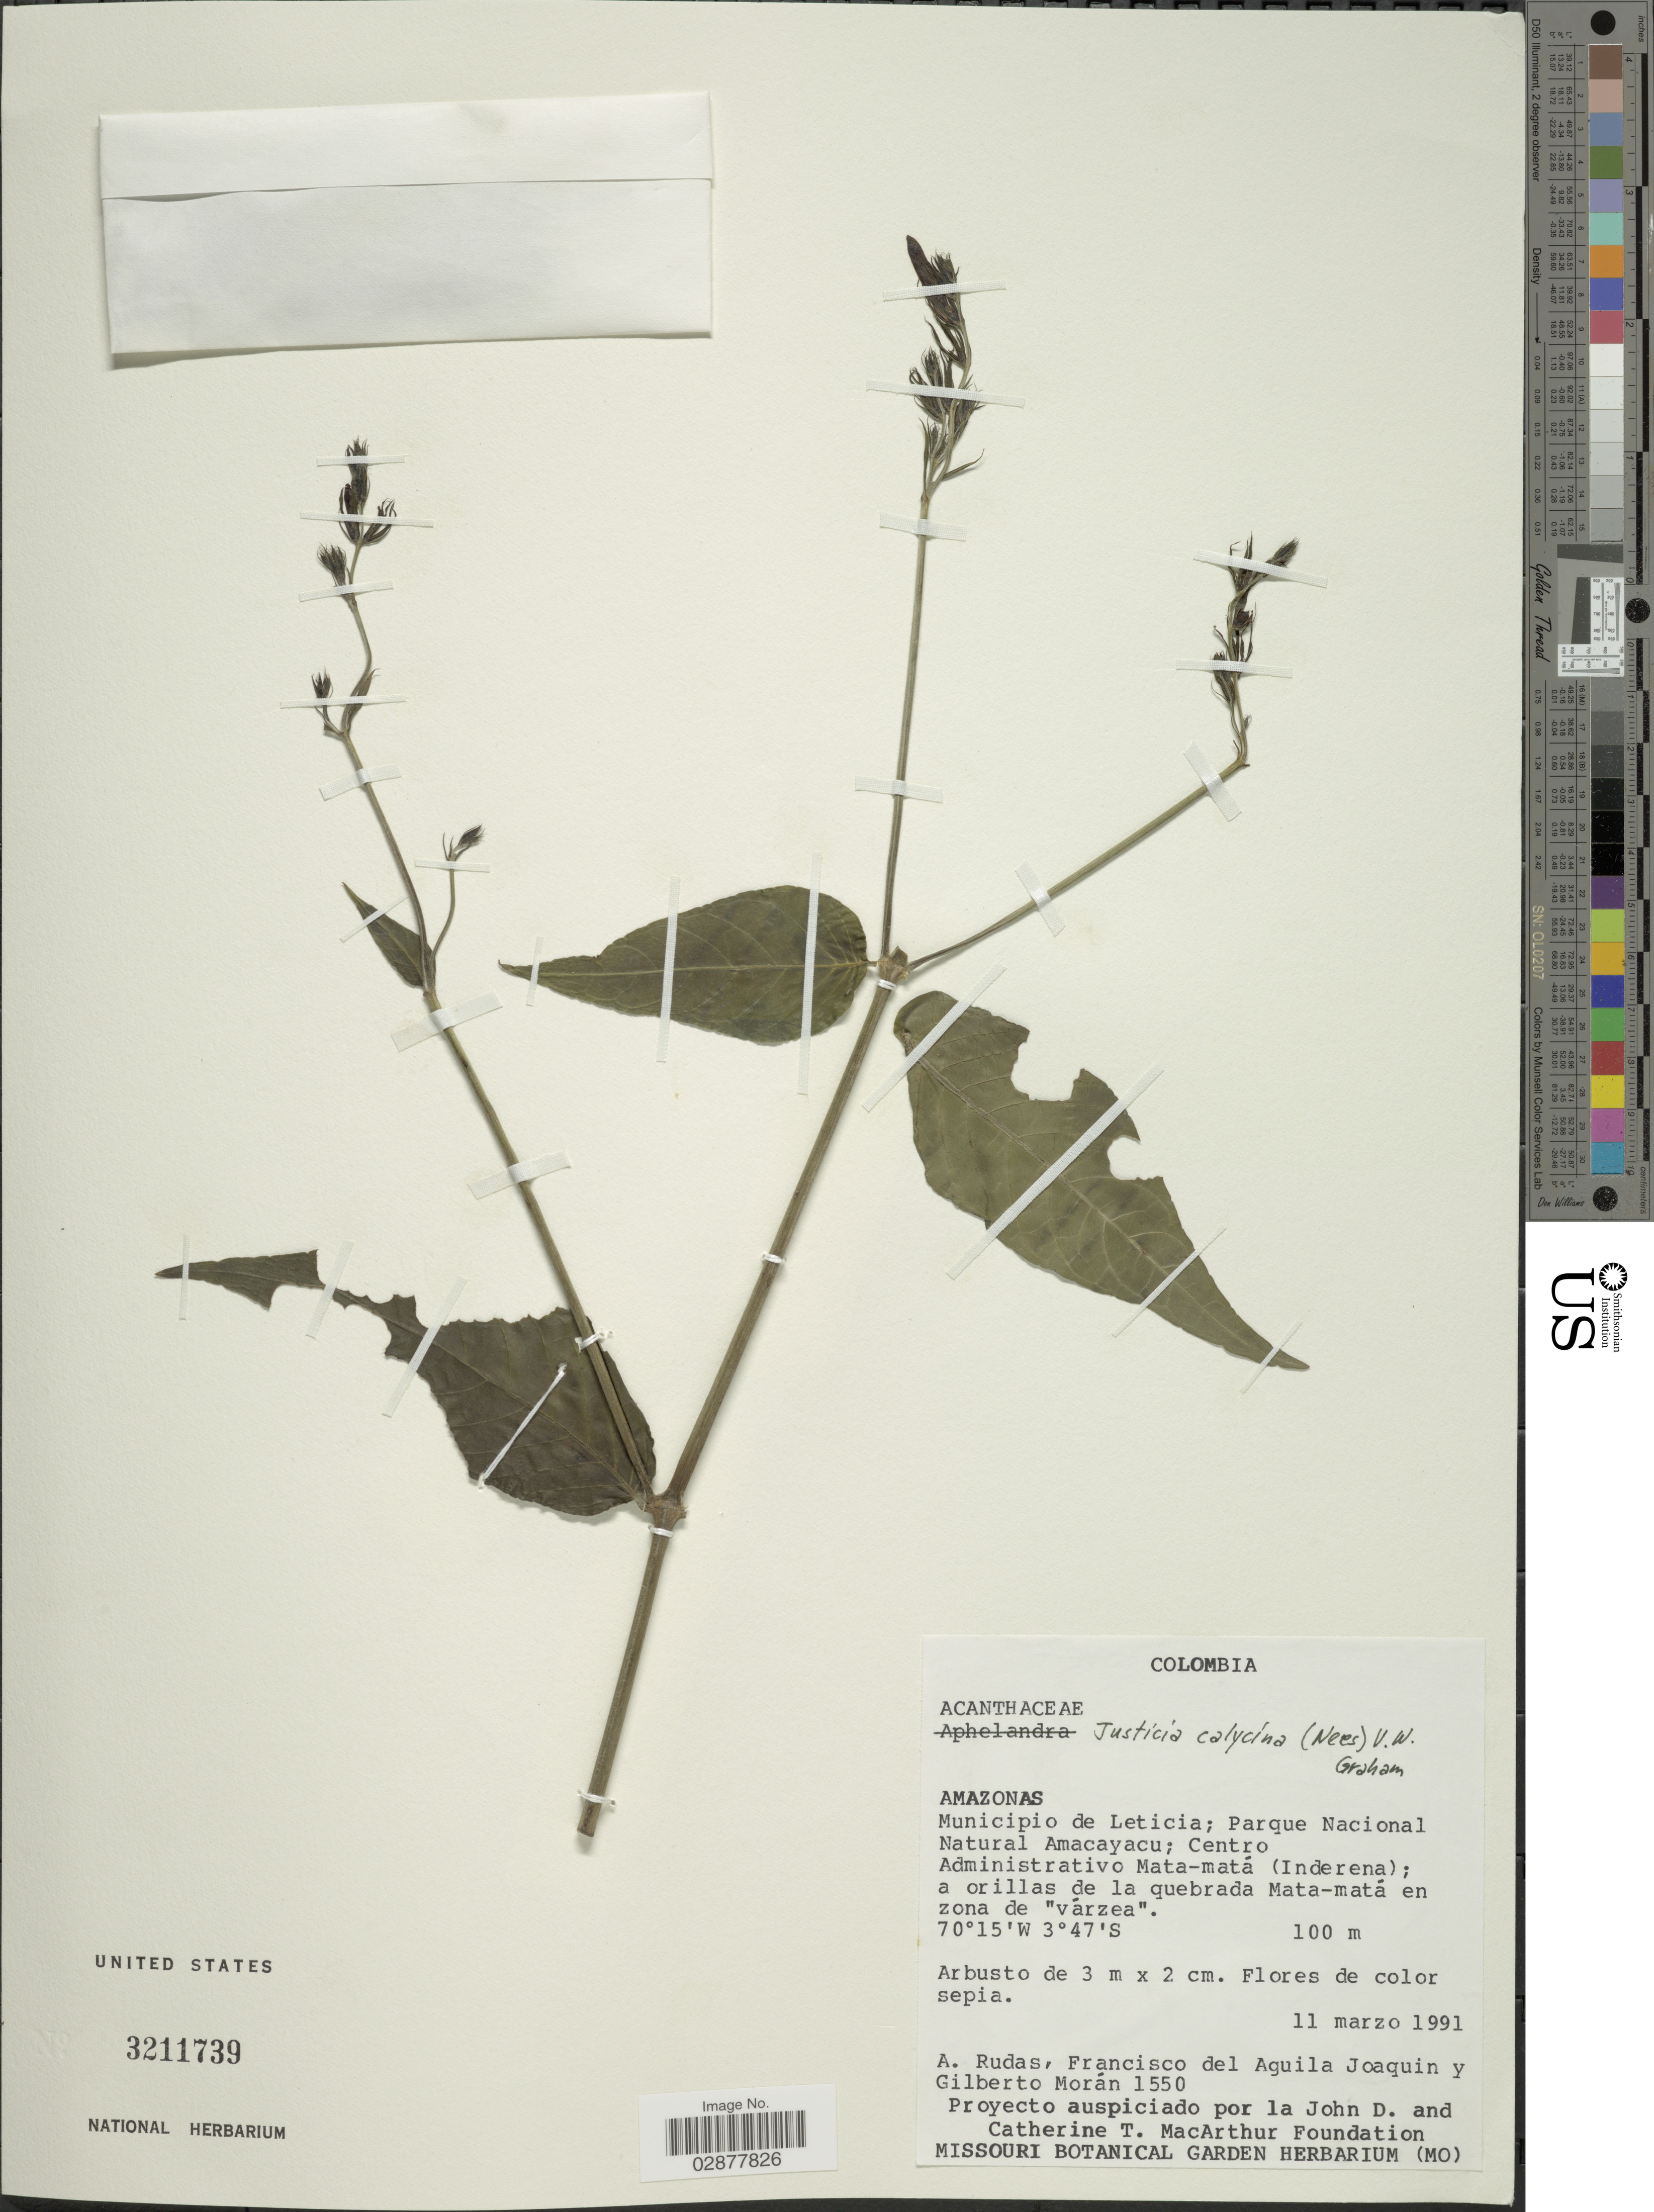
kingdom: Plantae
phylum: Tracheophyta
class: Magnoliopsida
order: Lamiales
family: Acanthaceae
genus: Justicia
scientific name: Justicia calycina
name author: (Nees) V.A.W. Graham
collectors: A. Rudas, F. Aguila Joaquin & G. Moran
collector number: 1550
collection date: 1991-03-11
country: Colombia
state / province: Amazônas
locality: Municipio de Leticia; Parque Nacional Natural Amacayacu; Centro Administrativo Mata-matá (Inderena).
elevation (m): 100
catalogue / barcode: US 3211739